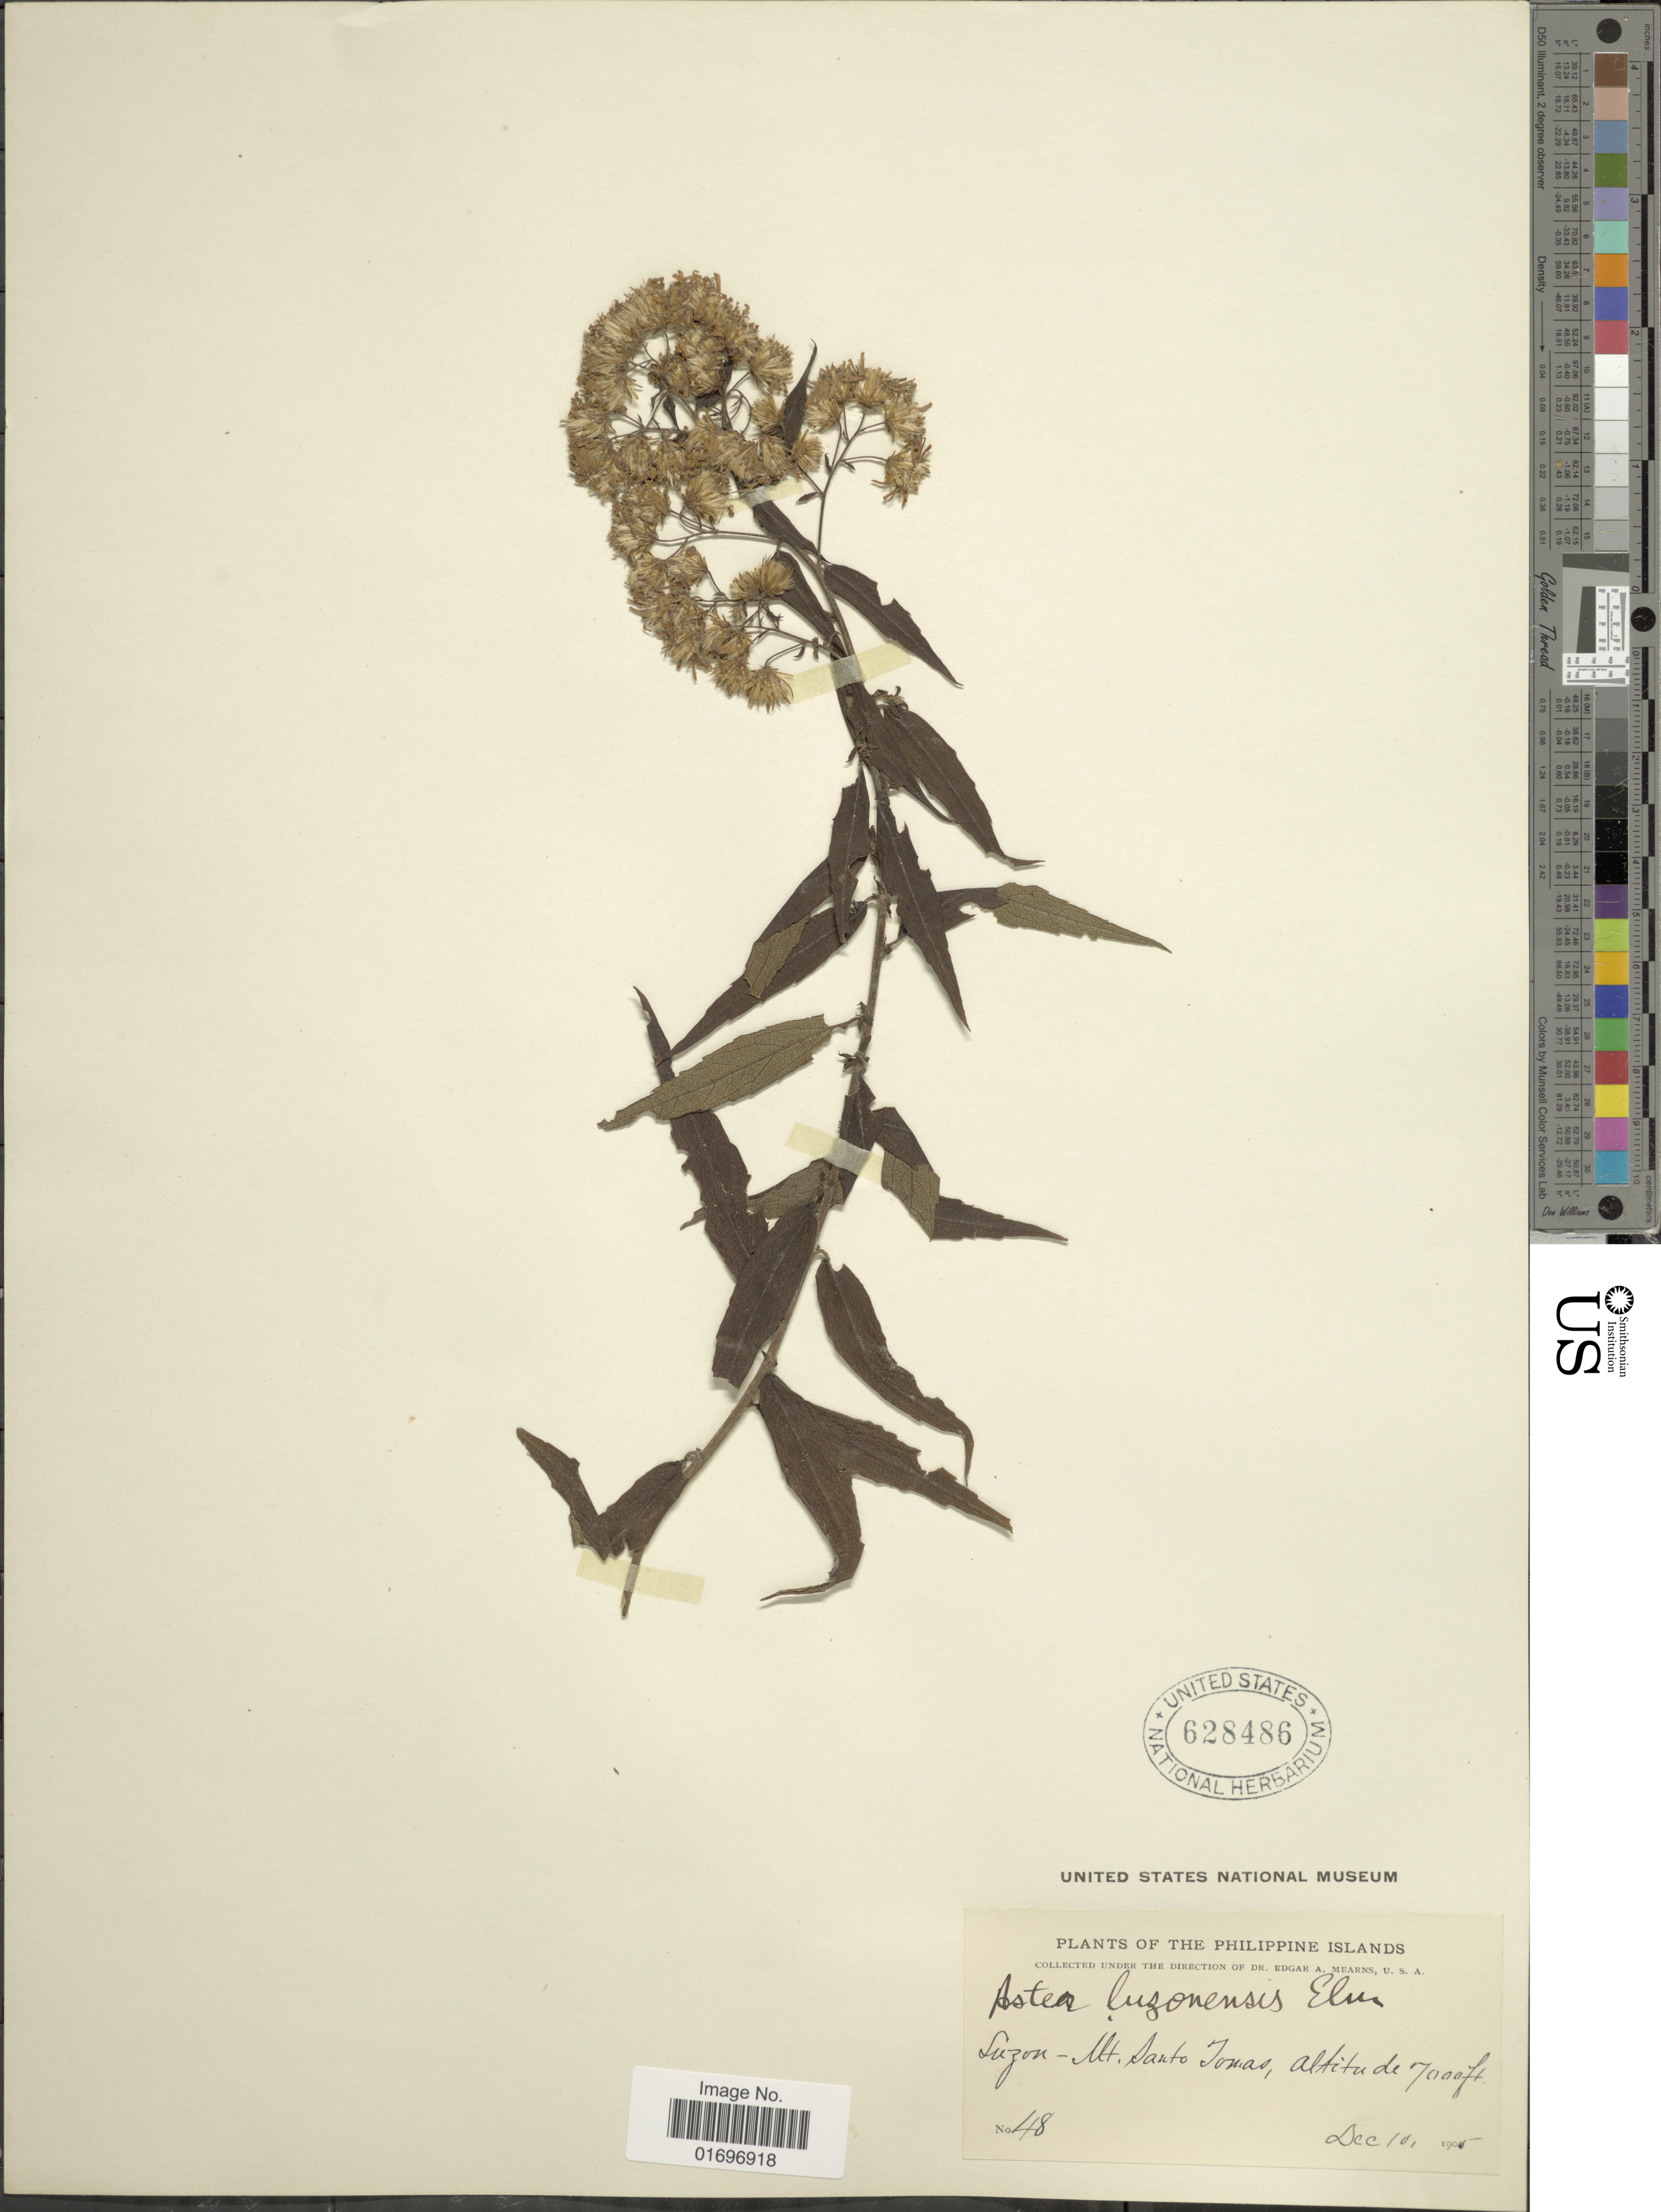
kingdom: Plantae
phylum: Tracheophyta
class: Magnoliopsida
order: Asterales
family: Asteraceae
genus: Aster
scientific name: Aster luzonensis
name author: Elmer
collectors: E. A. Mearns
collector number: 48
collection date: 1905-12-10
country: Philippines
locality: Philippine Islands. Luzon - Mt. Santo Tomas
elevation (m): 2134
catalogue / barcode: US 628486